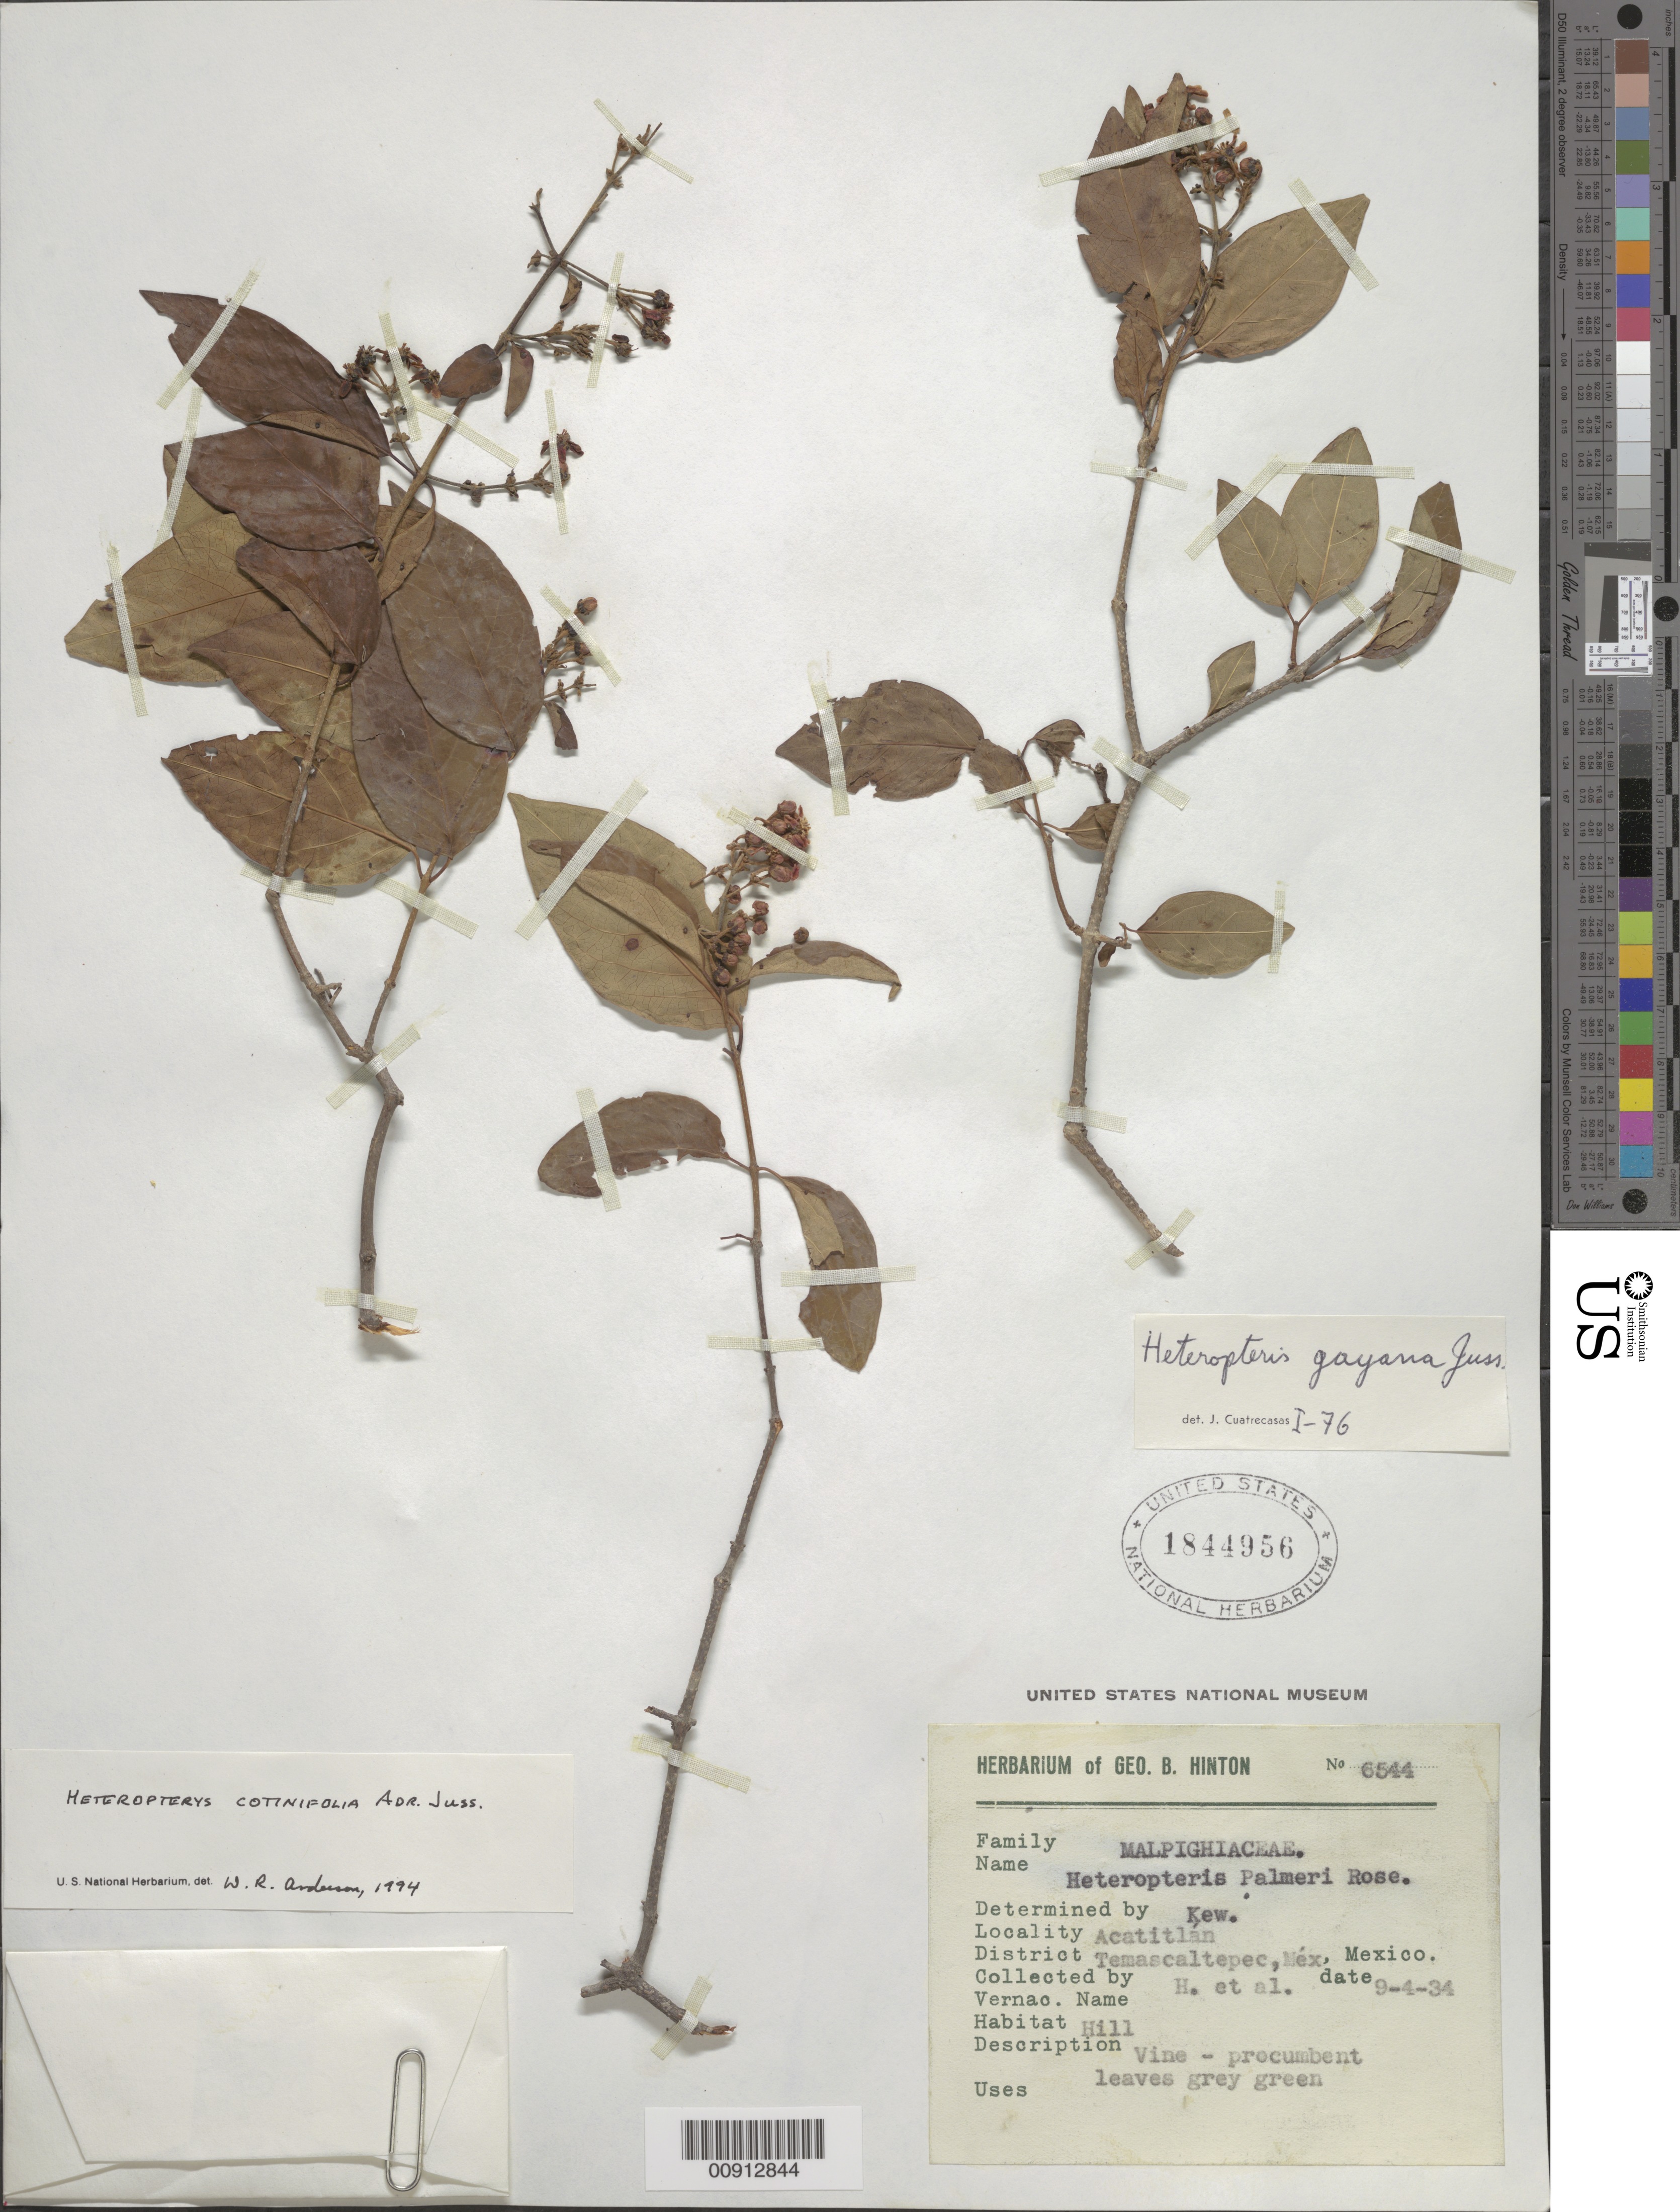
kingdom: Plantae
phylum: Tracheophyta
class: Magnoliopsida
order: Malpighiales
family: Malpighiaceae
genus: Heteropterys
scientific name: Heteropterys cotinifolia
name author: A. Juss.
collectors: G. B. Hinton & et al.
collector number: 6544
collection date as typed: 04 Sep 1934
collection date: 1934-09-04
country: Mexico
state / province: México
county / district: Temascaltepec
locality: Acatitlán, District Temascaltepec, State of México.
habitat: Hill.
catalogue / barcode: US 1844956